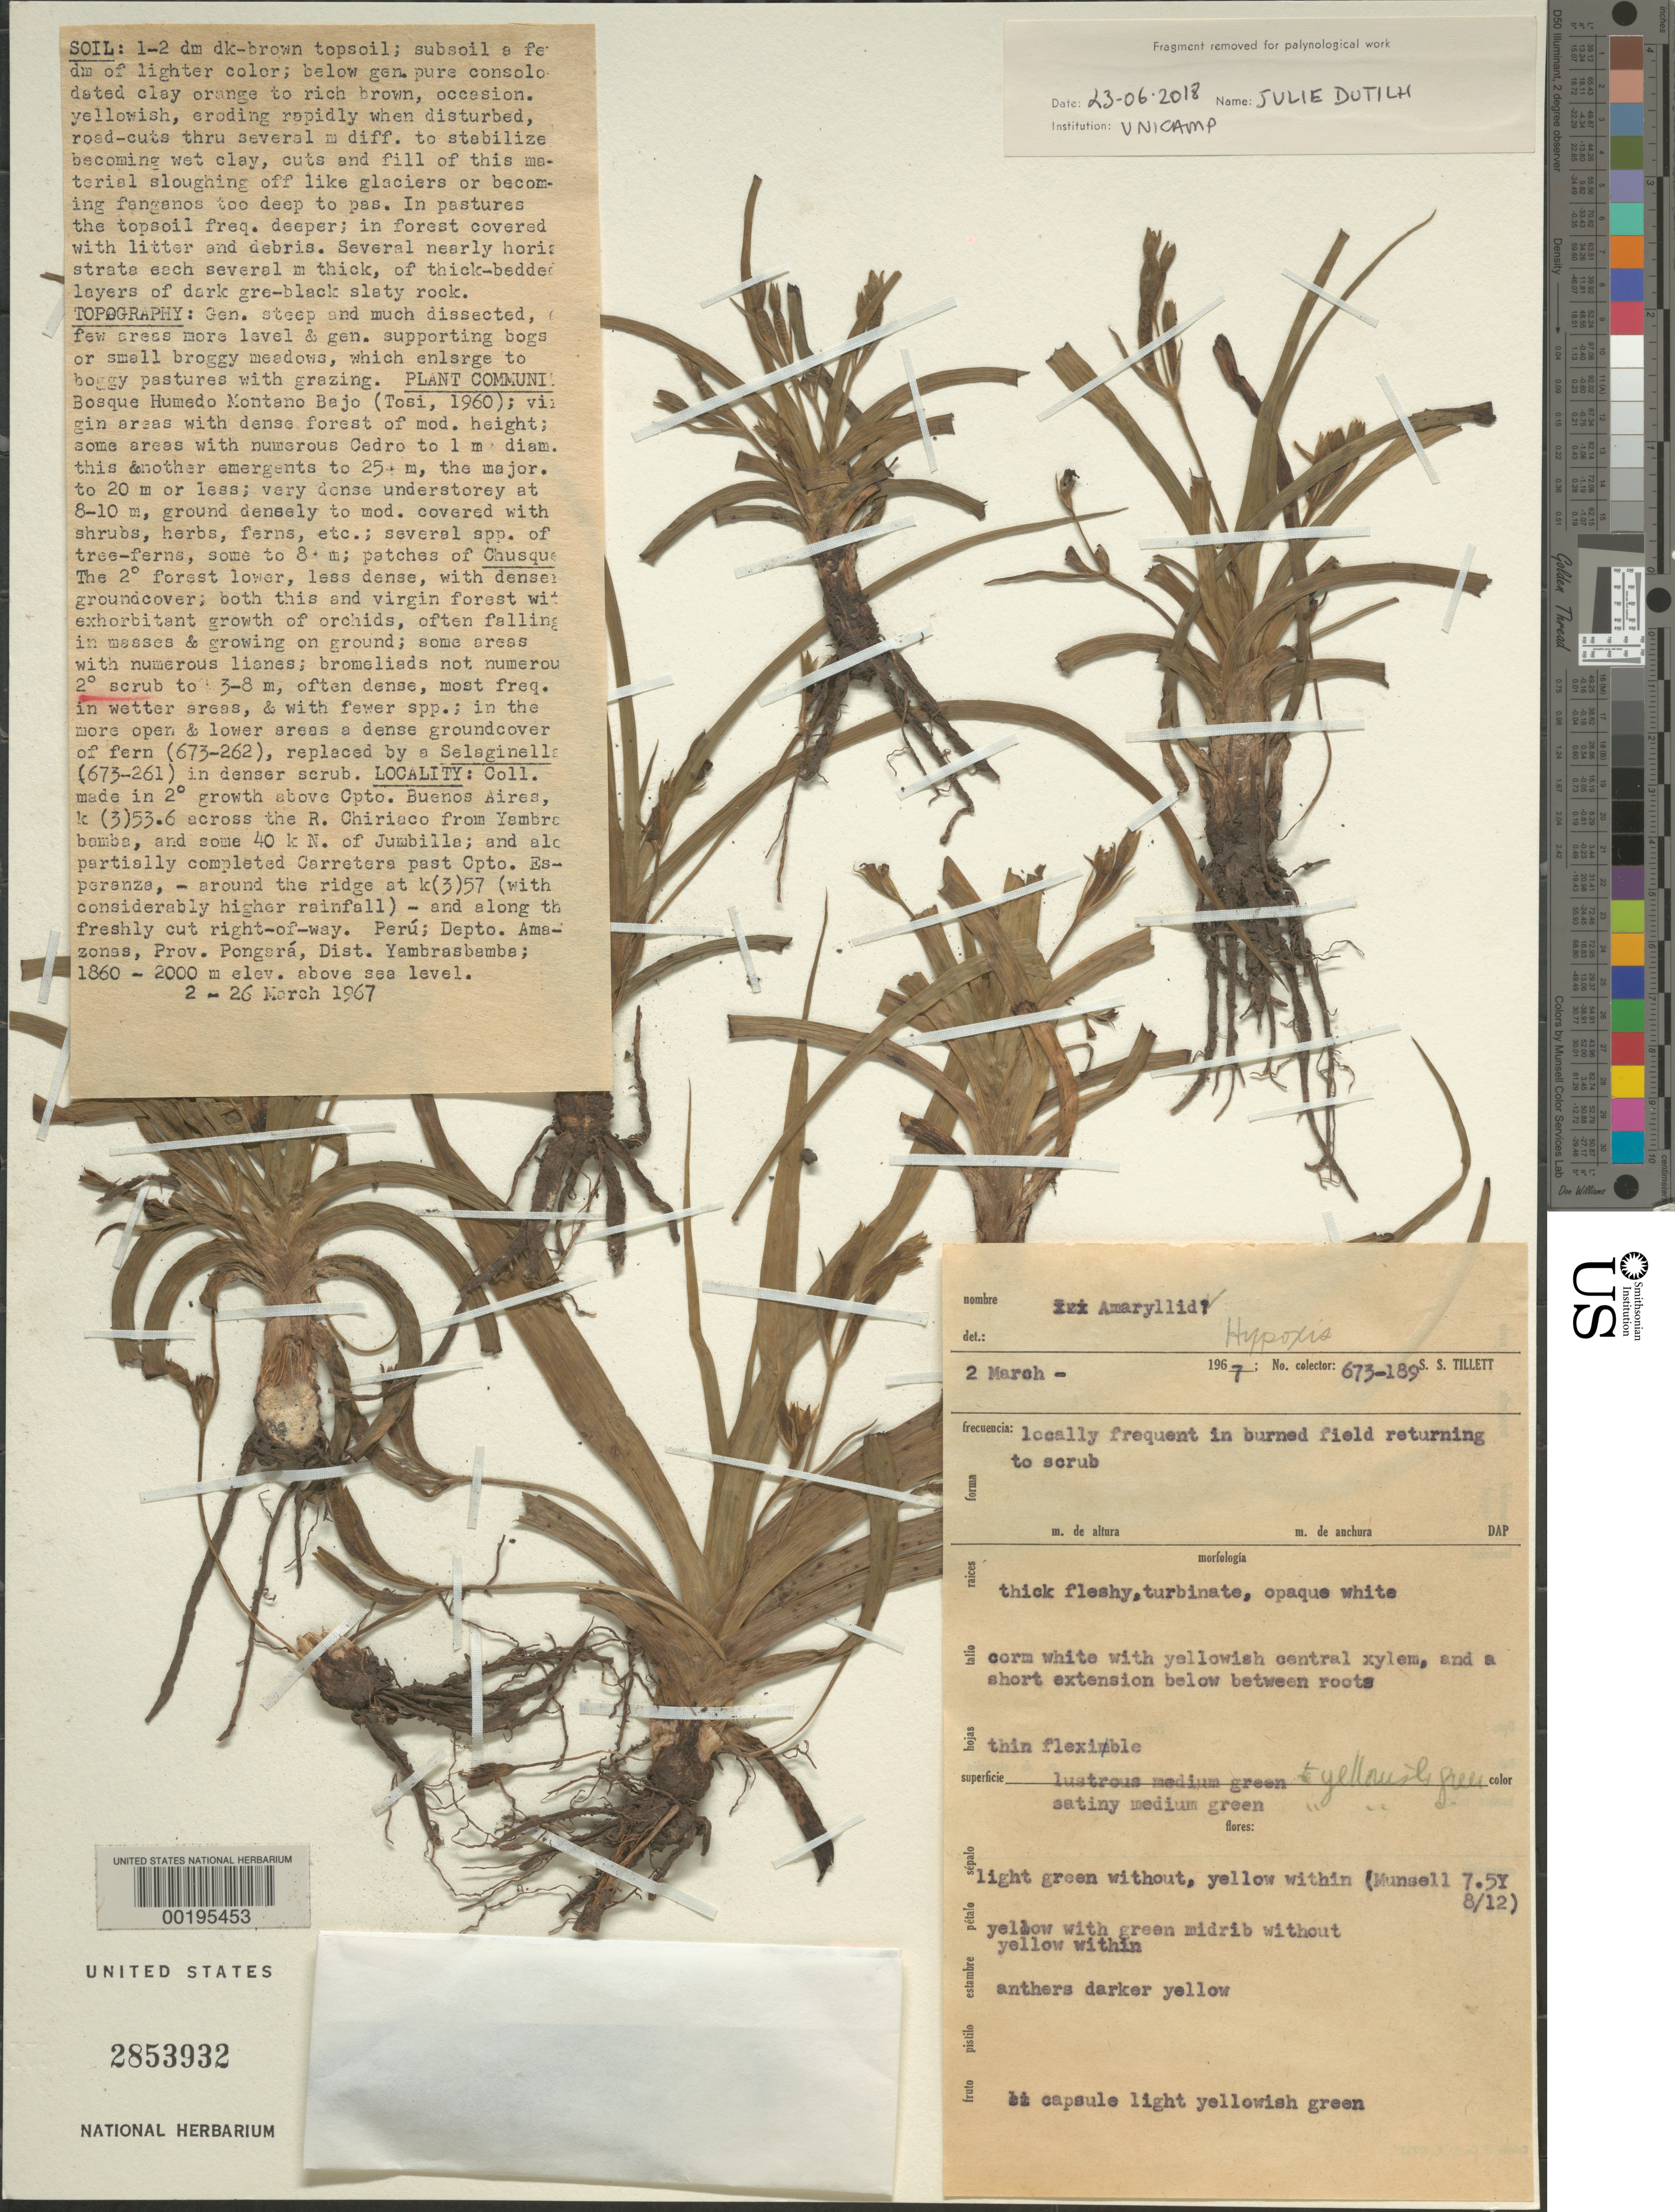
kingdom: Plantae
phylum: Tracheophyta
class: Liliopsida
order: Asparagales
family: Hypoxidaceae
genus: Hypoxis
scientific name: Hypoxis decumbens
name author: L.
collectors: S. S. Tillett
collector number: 673-189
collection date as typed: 02 Mar 1967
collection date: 1967-03-02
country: Peru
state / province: Amazonas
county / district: Bongará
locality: above Cpto. Buenos Aires across the R. Chirisco from Yambrobamba, 40 km N of Jumbilla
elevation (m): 1860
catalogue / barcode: US 2853932